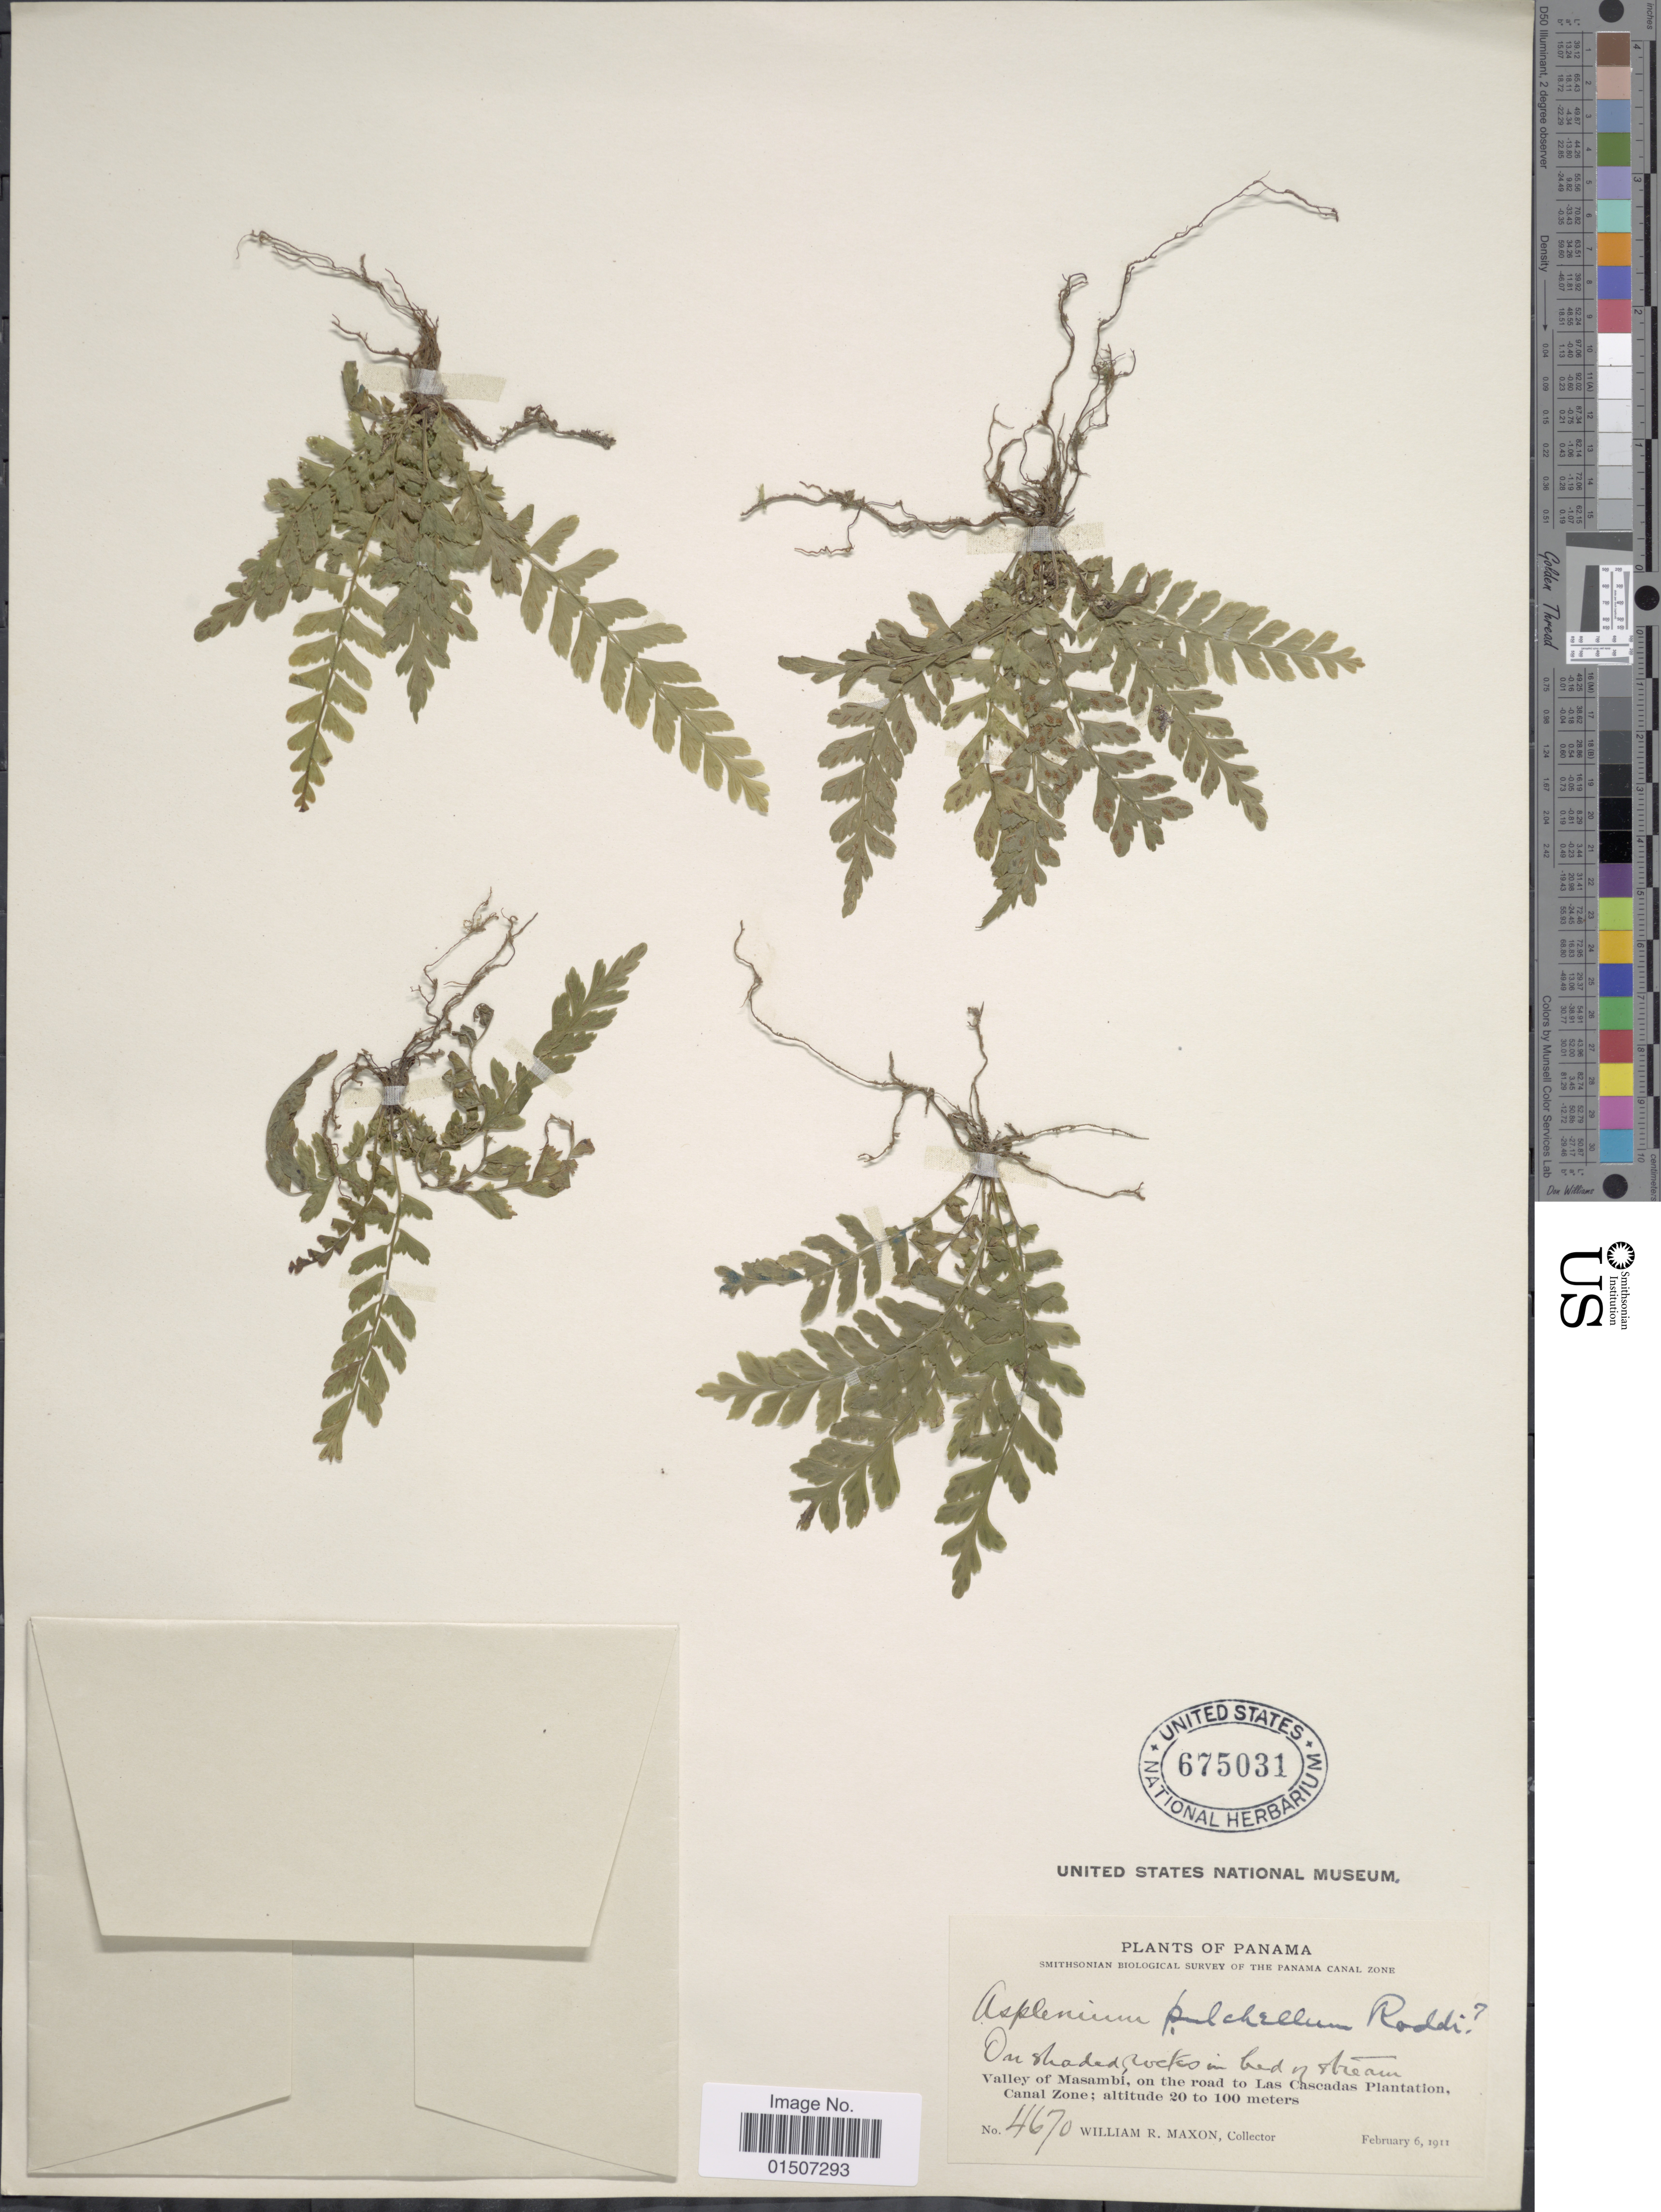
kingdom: Plantae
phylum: Tracheophyta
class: Polypodiopsida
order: Polypodiales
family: Aspleniaceae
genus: Asplenium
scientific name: Asplenium otites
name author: Link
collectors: W. R. Maxon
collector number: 4670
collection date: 1911-02-06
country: Panama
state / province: Colón / Panamá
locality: Valley of Masambi, on the road to Las Cascadas Plantation, Canal Zone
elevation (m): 20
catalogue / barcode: US 675031